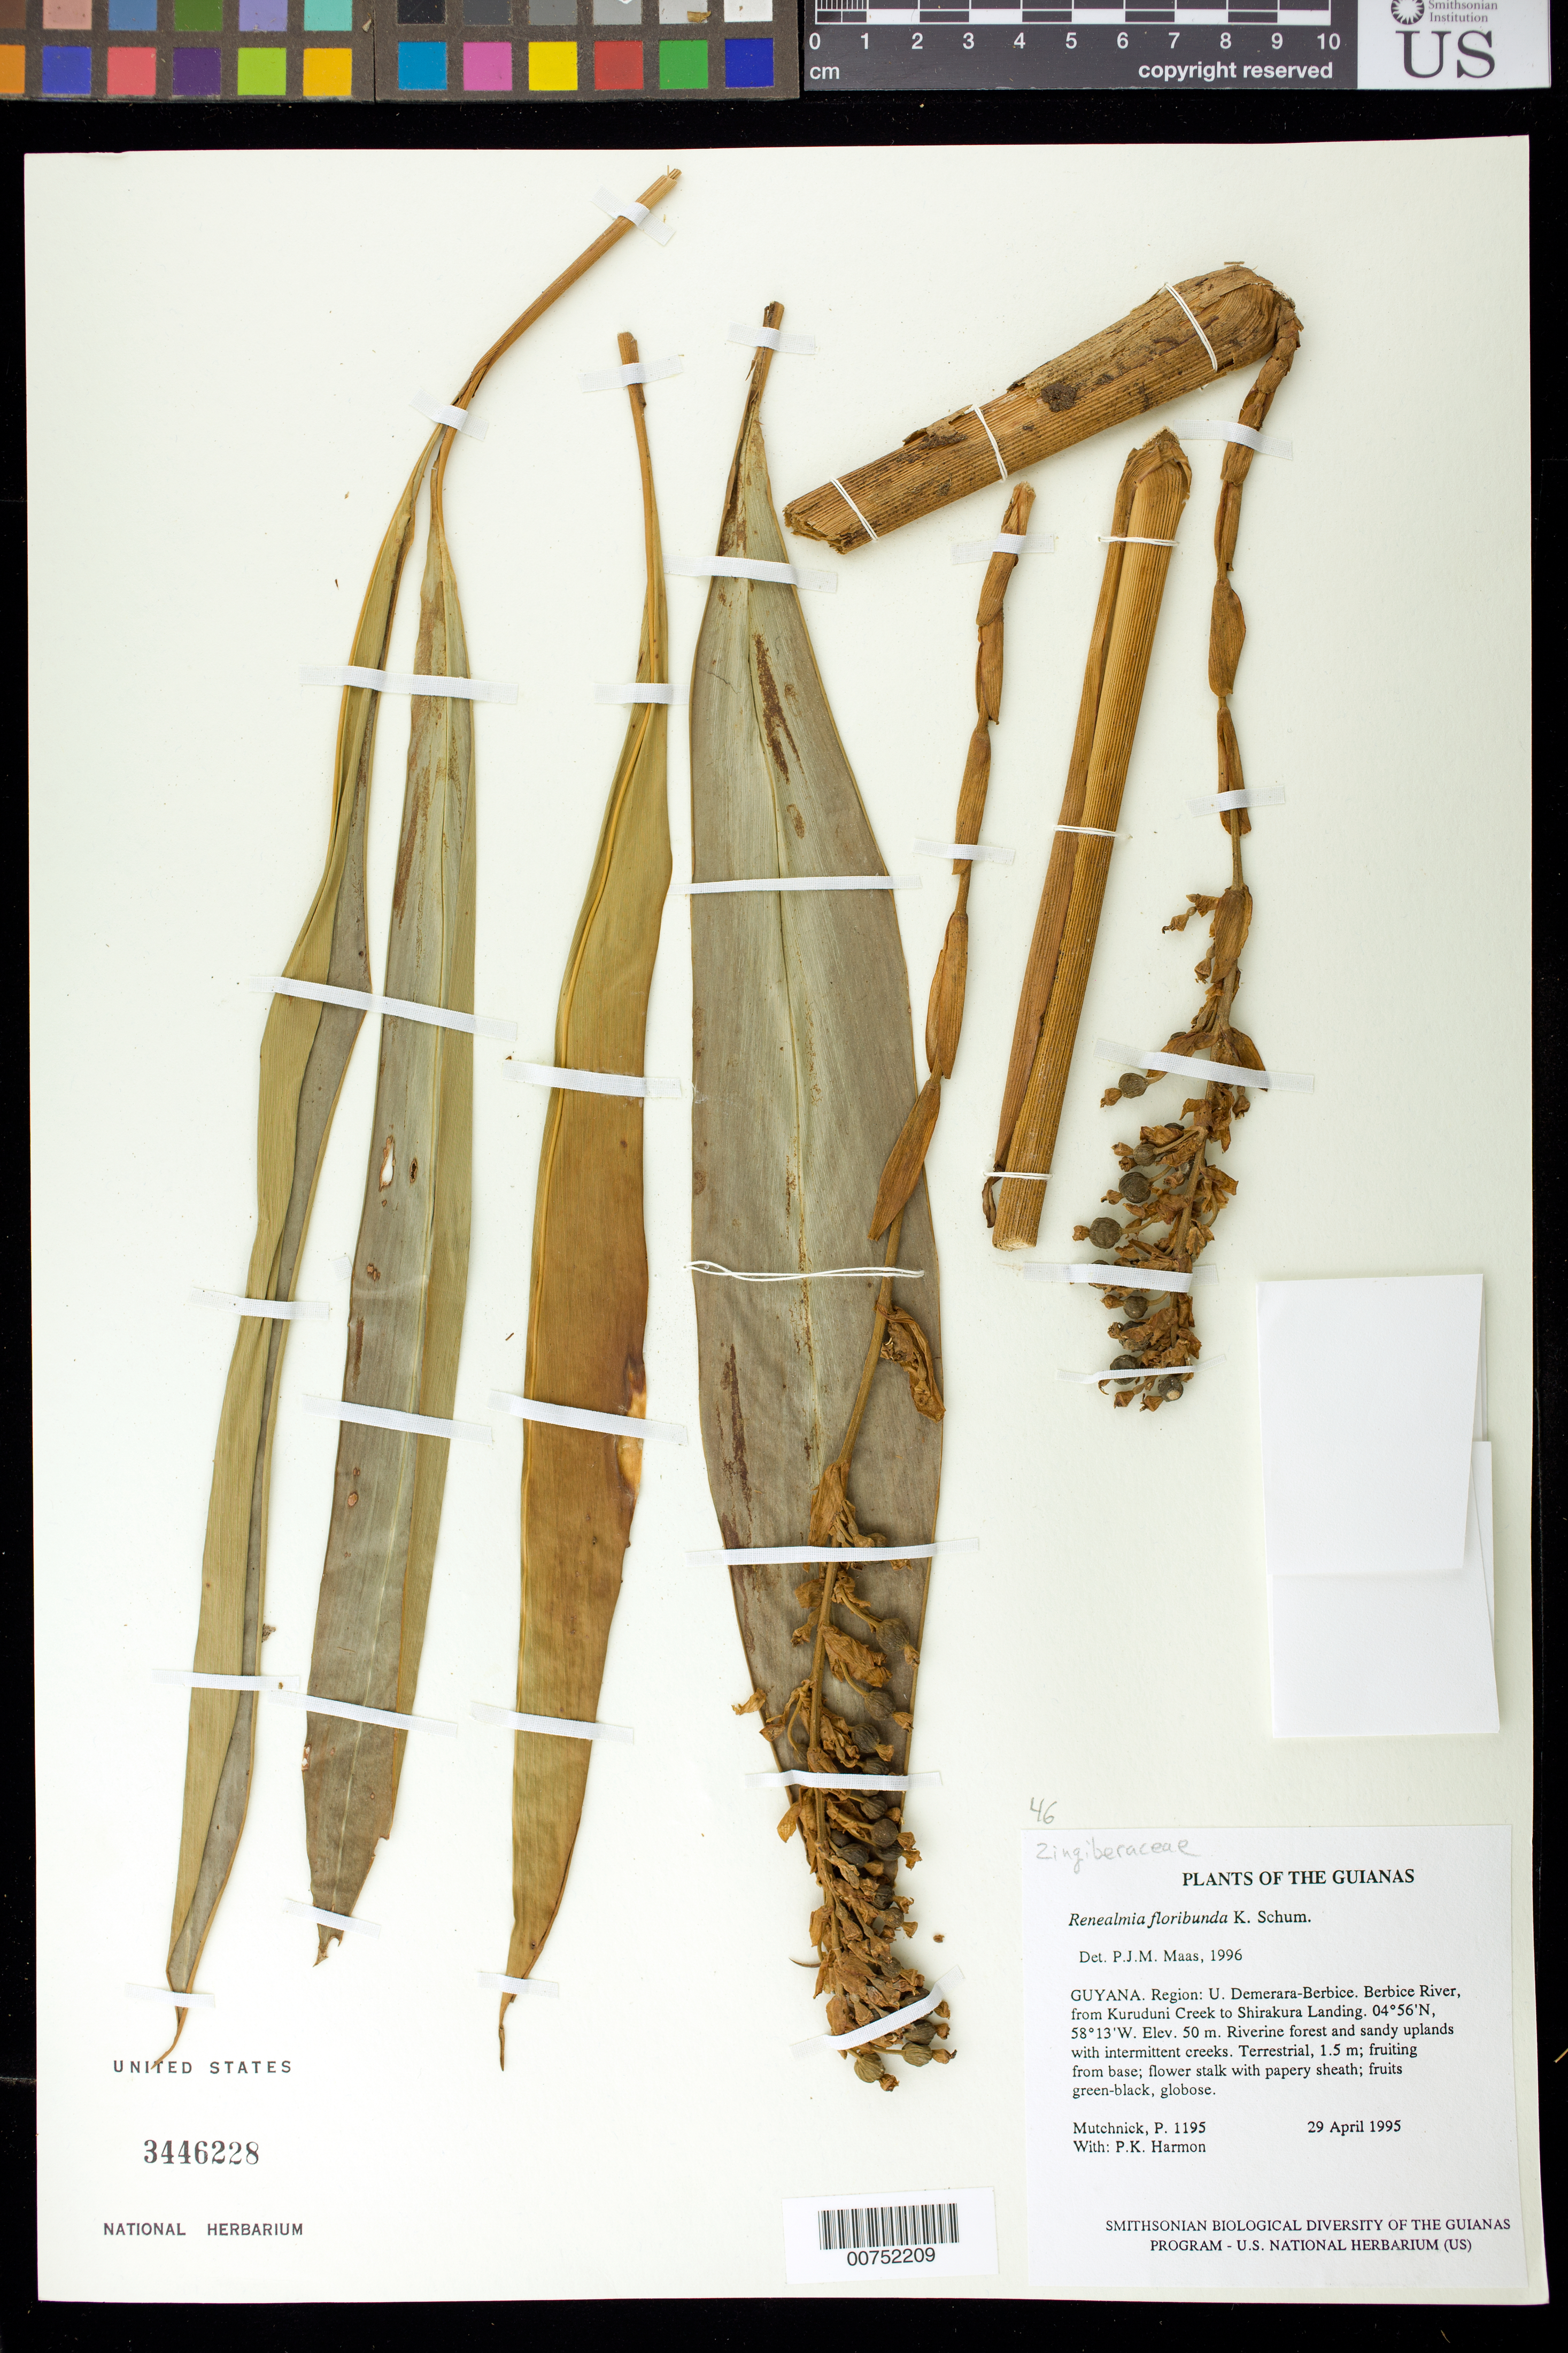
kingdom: Plantae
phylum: Tracheophyta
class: Liliopsida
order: Zingiberales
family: Zingiberaceae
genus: Renealmia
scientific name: Renealmia floribunda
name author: K. Schum.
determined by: Maas, Paul J. M.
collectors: P. Mutchnick & P. Harmon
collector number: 1195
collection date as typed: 29 April 1995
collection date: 1995-04-29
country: Guyana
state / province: U. Demerara-Berbice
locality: Berbice River, from Kuruduni Creek to Shirakura Landing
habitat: Riverine forest and sandy uplands with intermittent creeks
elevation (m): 50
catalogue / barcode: US 3446228